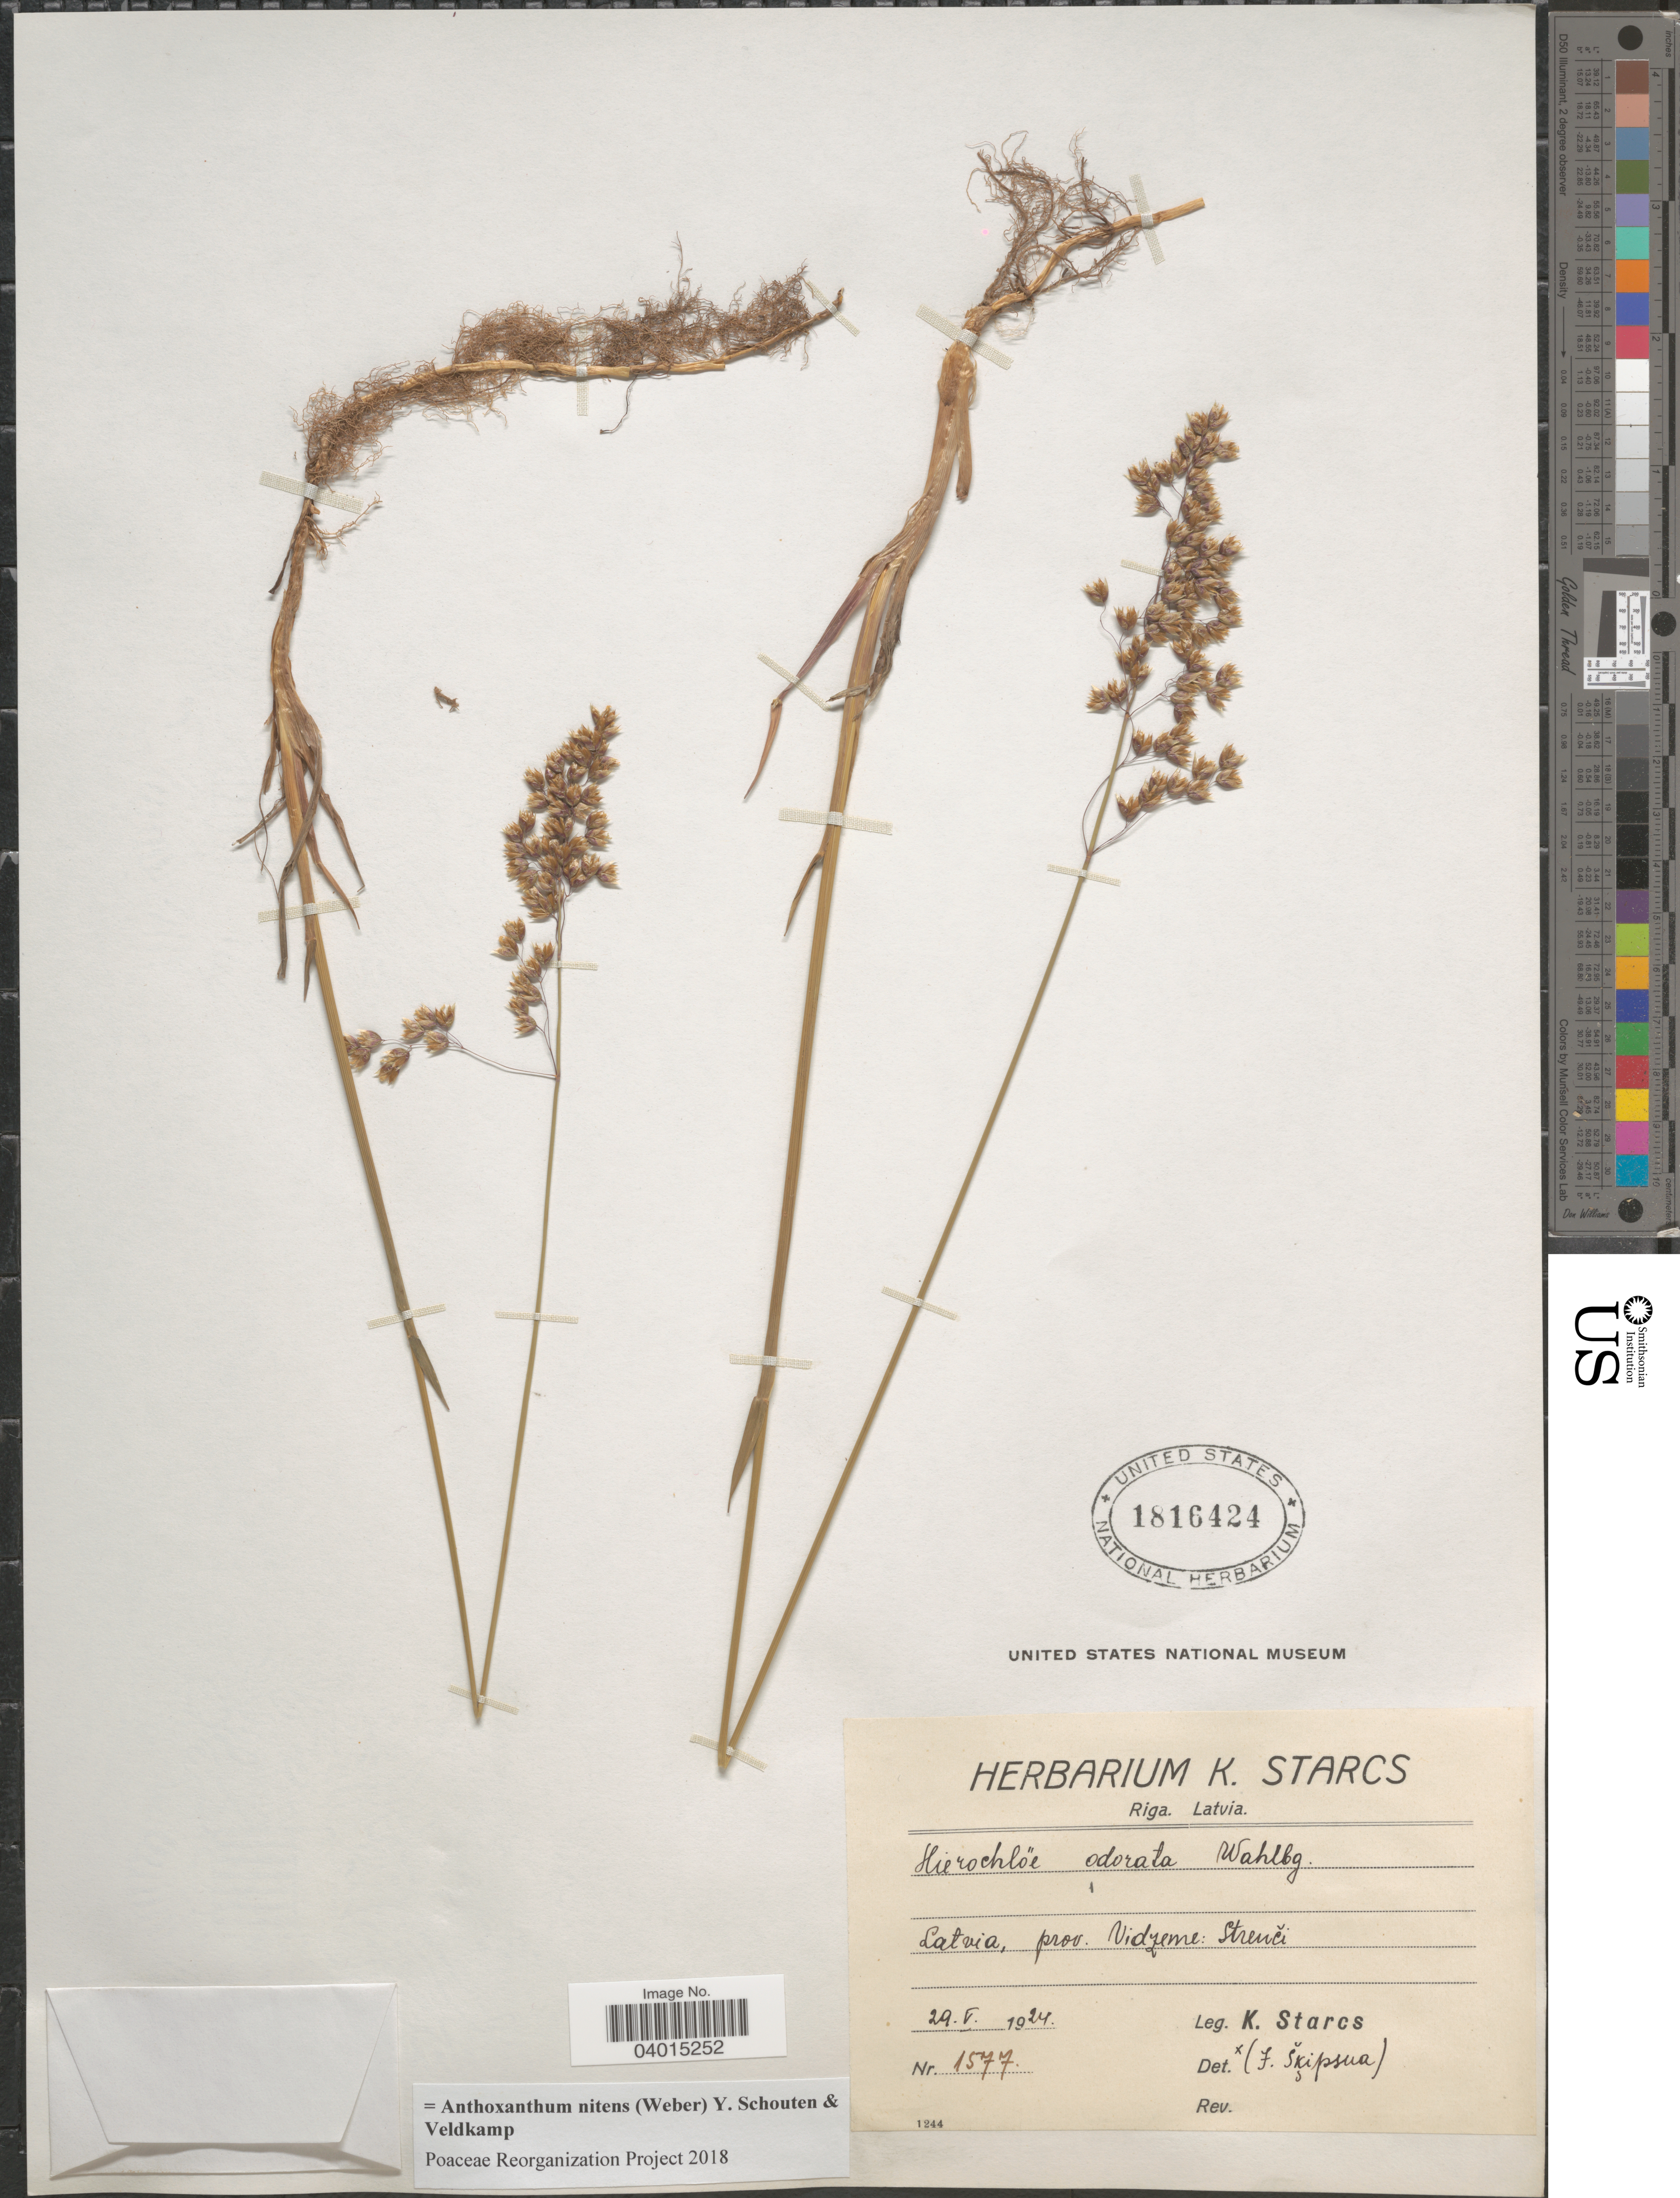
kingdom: Plantae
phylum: Tracheophyta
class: Liliopsida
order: Poales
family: Poaceae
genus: Anthoxanthum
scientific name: Anthoxanthum nitens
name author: (G.H. Weber) R.T.A. Schouten & Veldkamp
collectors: K. Starcs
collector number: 1577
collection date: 1924-05-29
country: Latvia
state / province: Strenču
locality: Prov. Vidzeme: Strenči.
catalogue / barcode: US 1816424